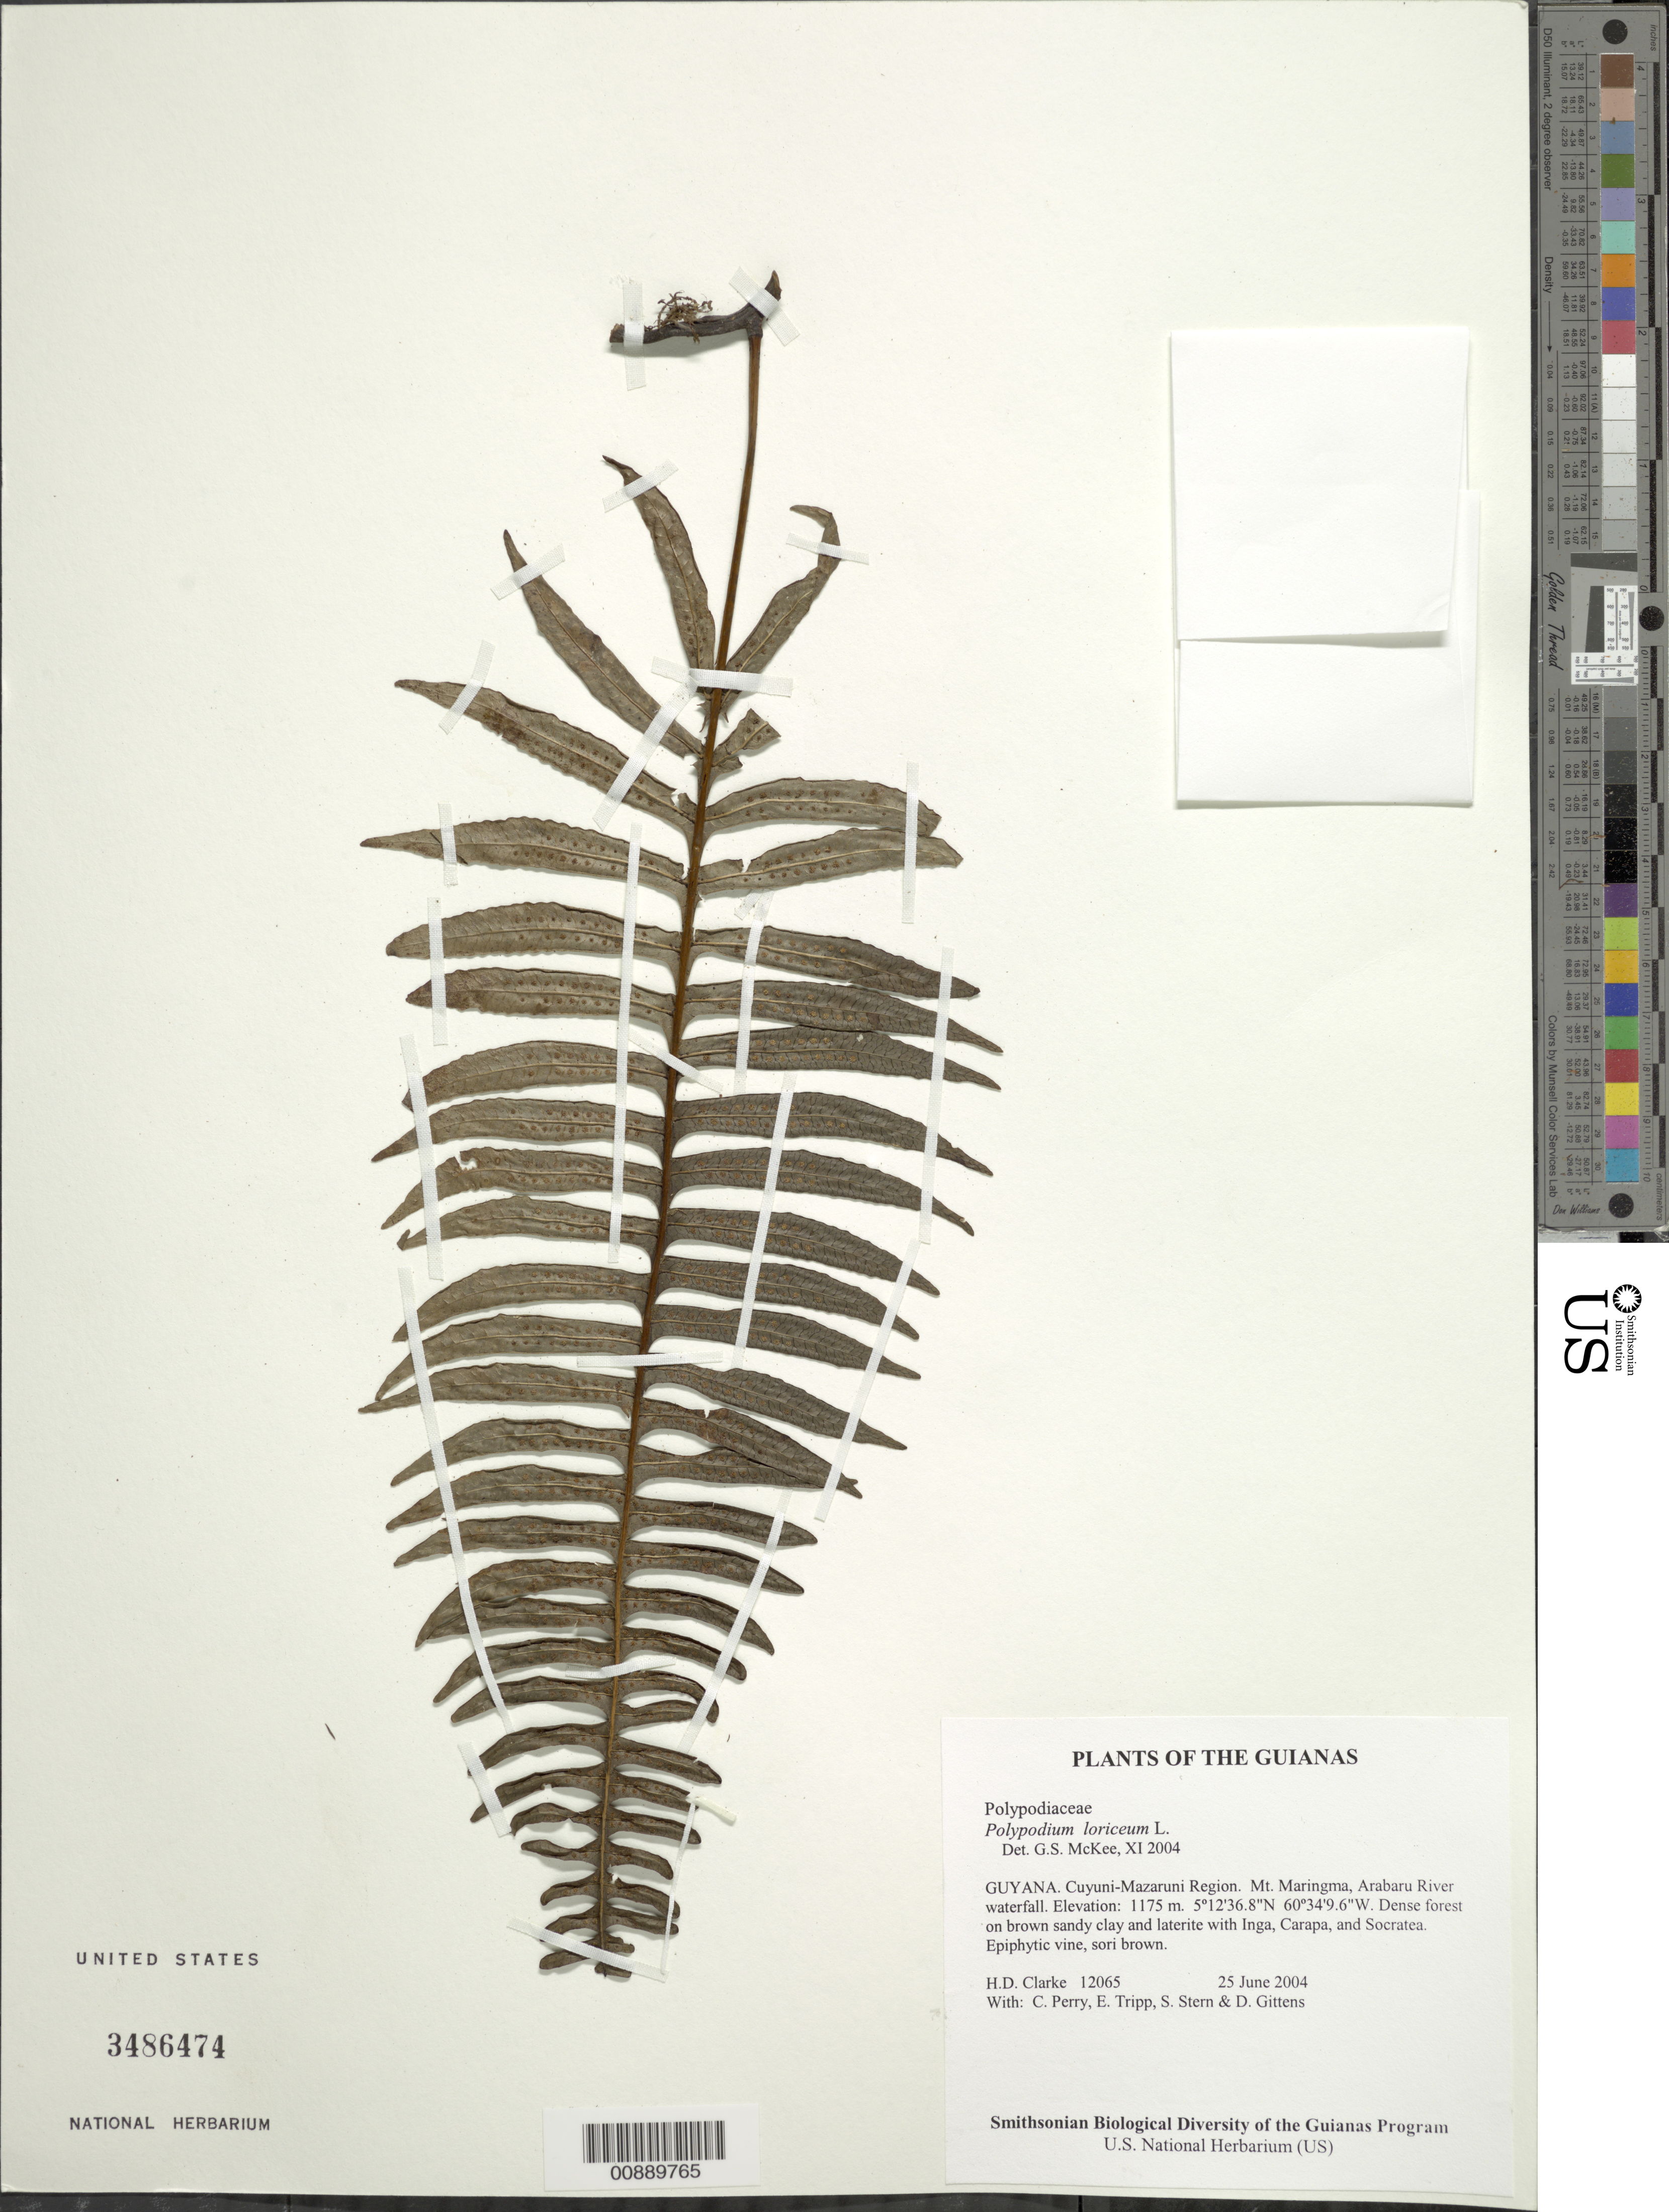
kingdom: Plantae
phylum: Tracheophyta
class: Polypodiopsida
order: Polypodiales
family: Polypodiaceae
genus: Serpocaulon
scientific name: Serpocaulon loriceum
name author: (L.) A.R. Sm.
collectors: H. D. Clarke, C. Perry, E. Tripp, S. R. Stern & D. Gittens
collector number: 12065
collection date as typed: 25 June 2004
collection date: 2004-06-25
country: Guyana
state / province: Cuyuni-Mazaruni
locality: Mt. Maringma, Arabaru River waterfall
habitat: Dense forest on brown sandy clay and laterite with Inga, Carapa, and Socratea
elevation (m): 1175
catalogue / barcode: US 3486474